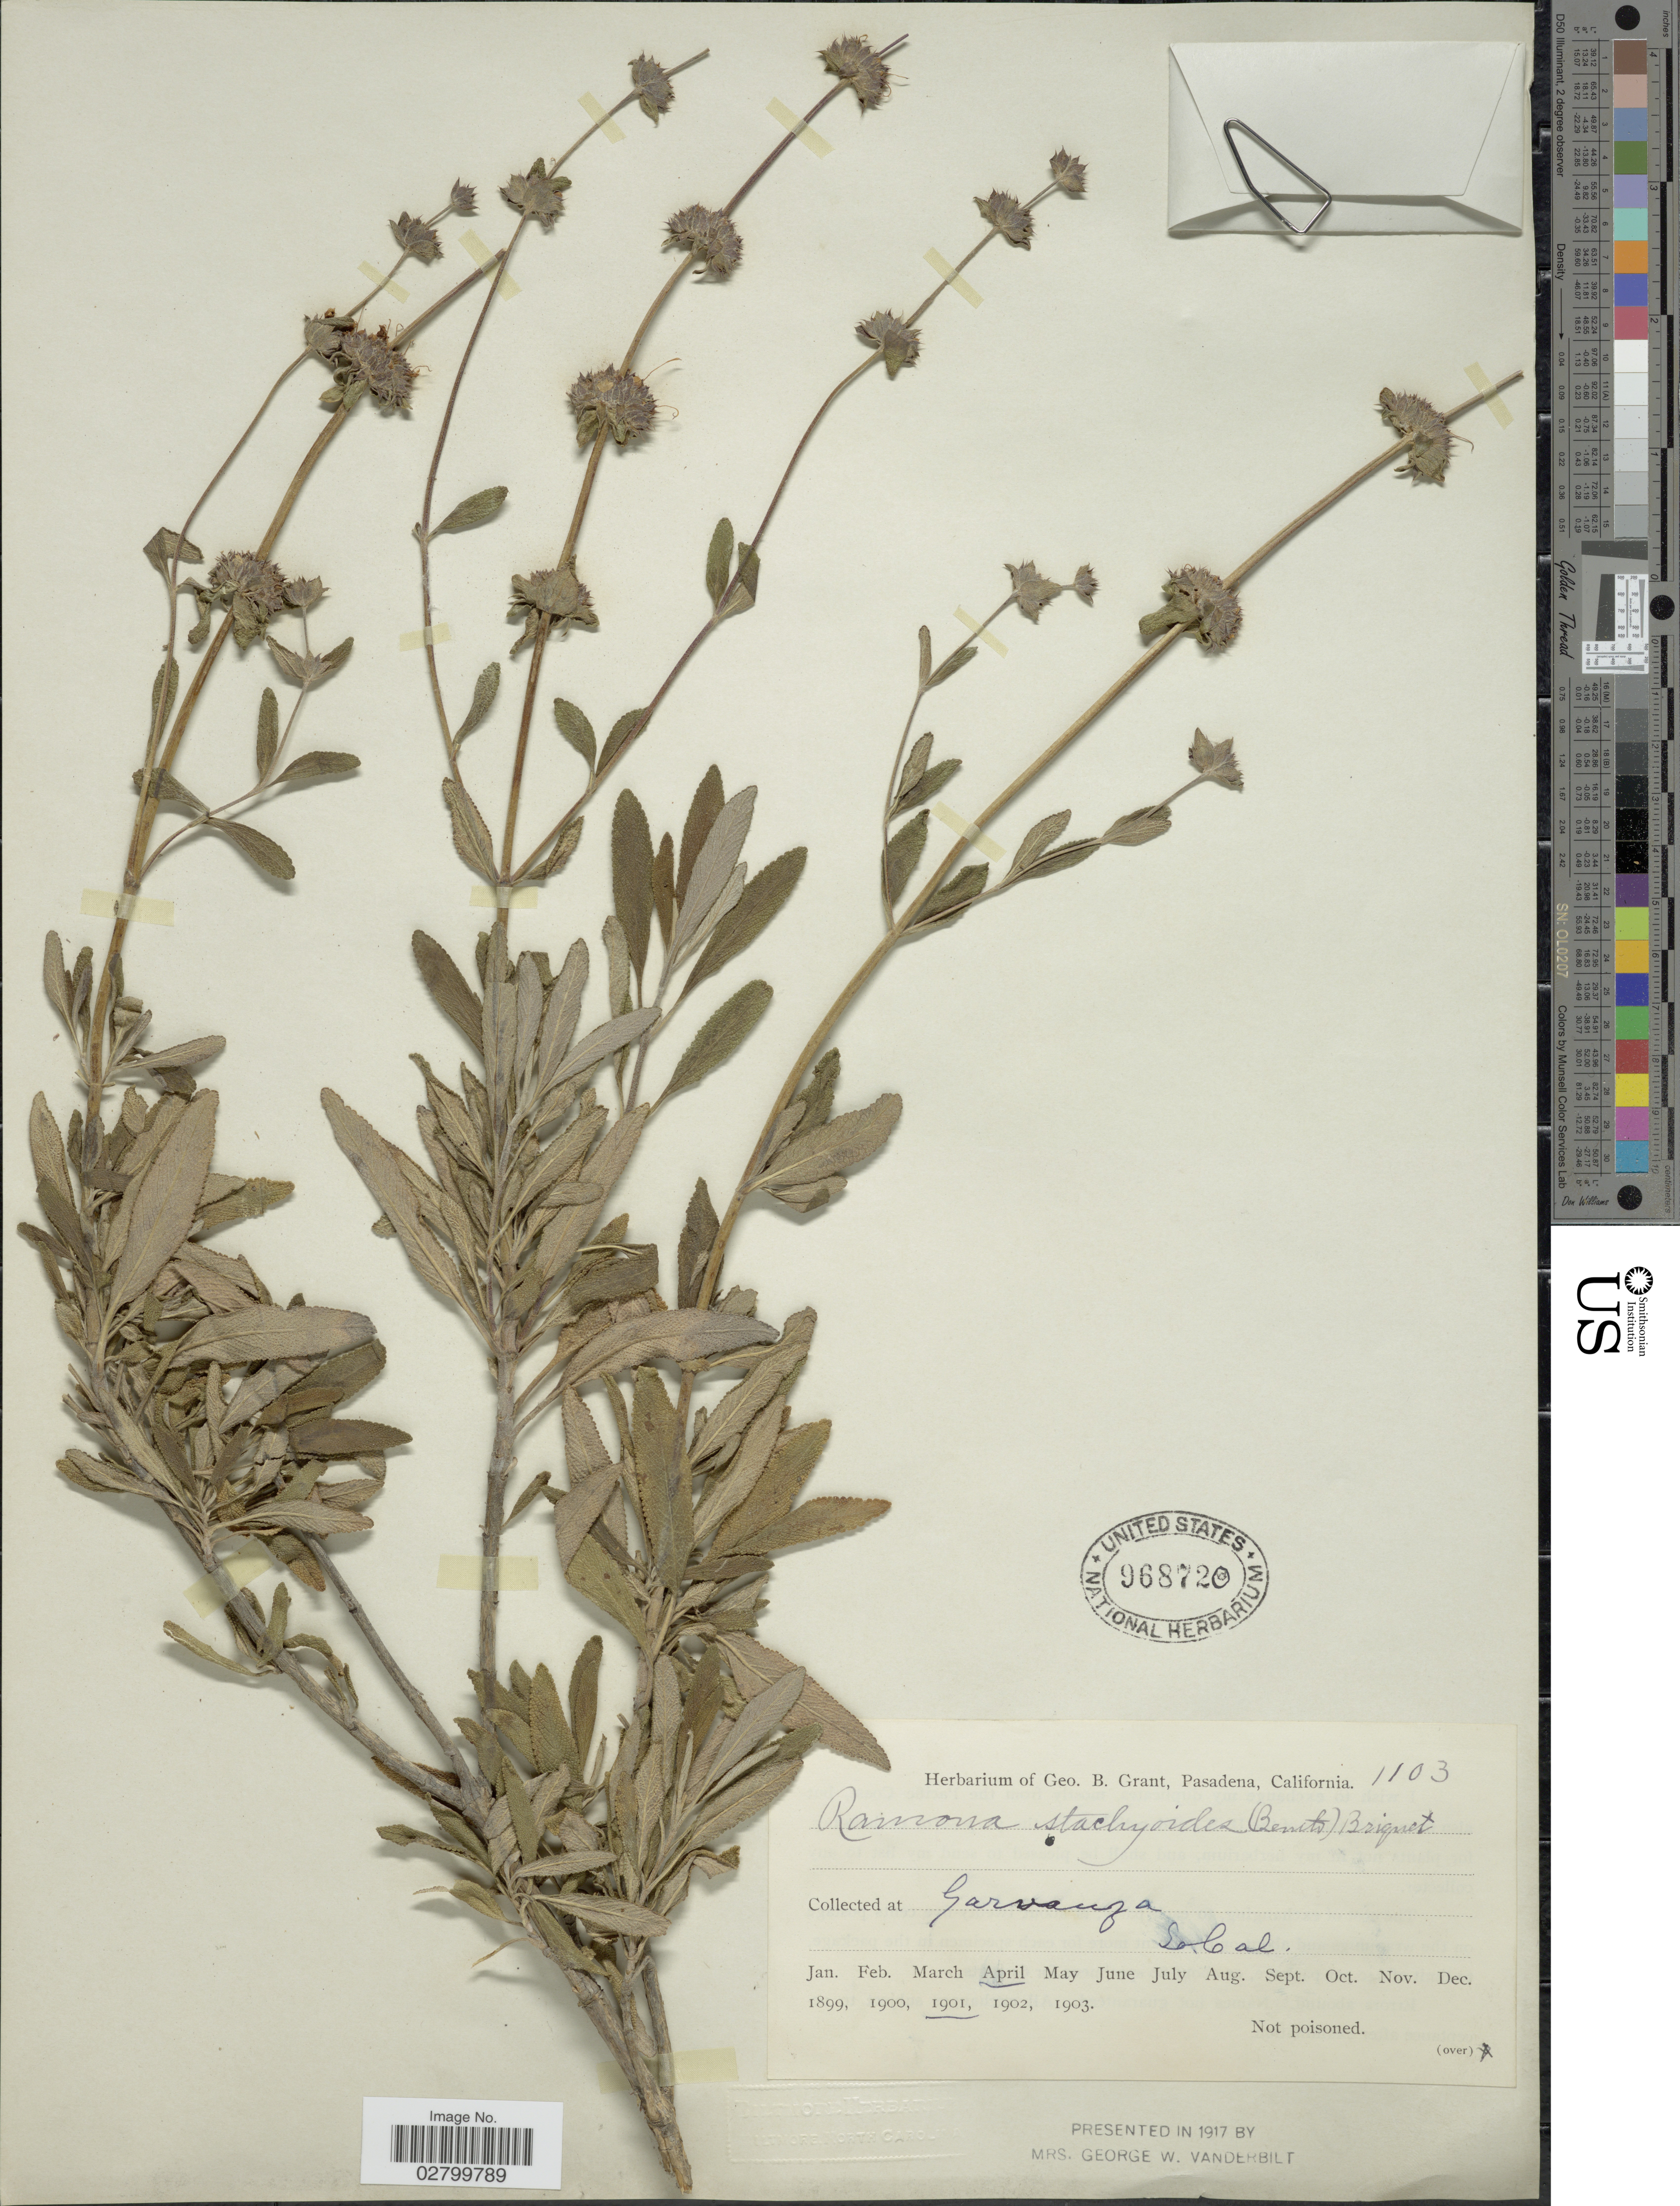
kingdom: Plantae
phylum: Tracheophyta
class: Magnoliopsida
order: Lamiales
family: Lamiaceae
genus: Salvia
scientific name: Salvia mellifera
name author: Greene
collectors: ex herb. Geo. B. Grant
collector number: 1103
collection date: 1901-04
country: United States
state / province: California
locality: Garvanza. So Cal.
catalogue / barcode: US 968720